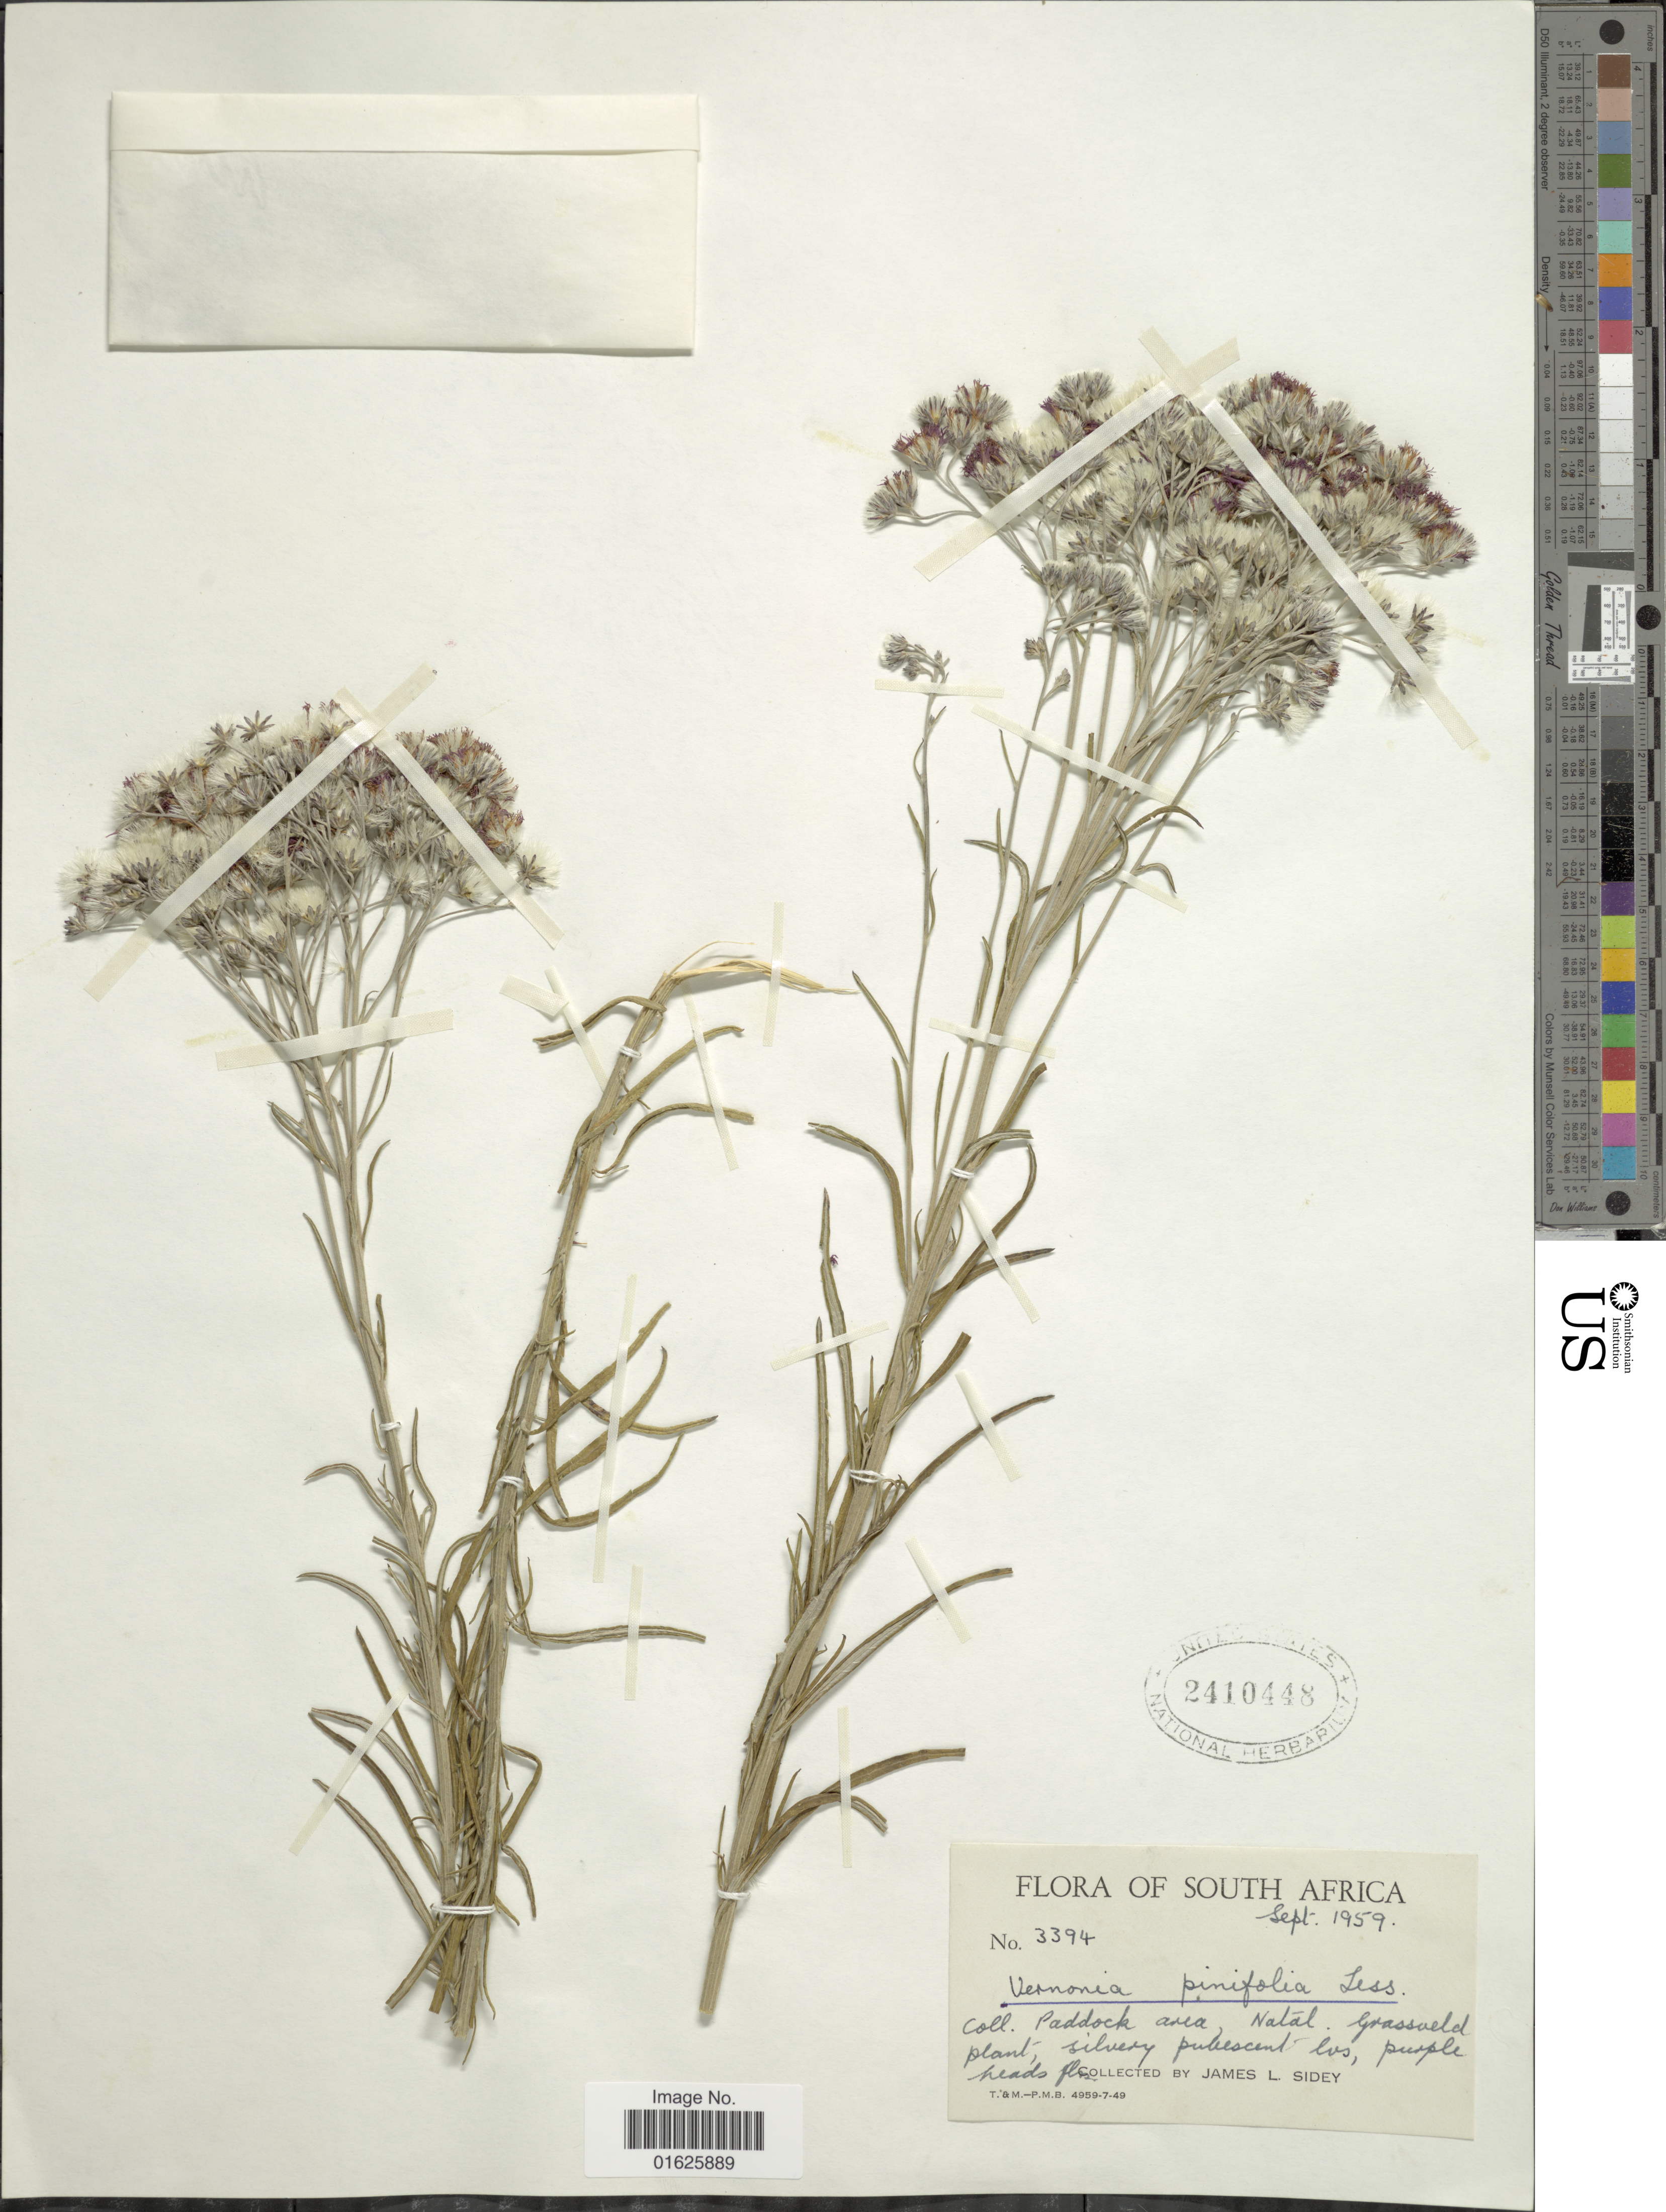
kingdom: Plantae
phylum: Tracheophyta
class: Magnoliopsida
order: Asterales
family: Asteraceae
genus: Hilliardiella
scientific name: Hilliardiella pinifolia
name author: (Less.) H. Rob.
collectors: J. L. Sidey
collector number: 3394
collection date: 1959-09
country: South Africa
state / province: KwaZulu-Natal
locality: Paddock area, Natal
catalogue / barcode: US 2410448